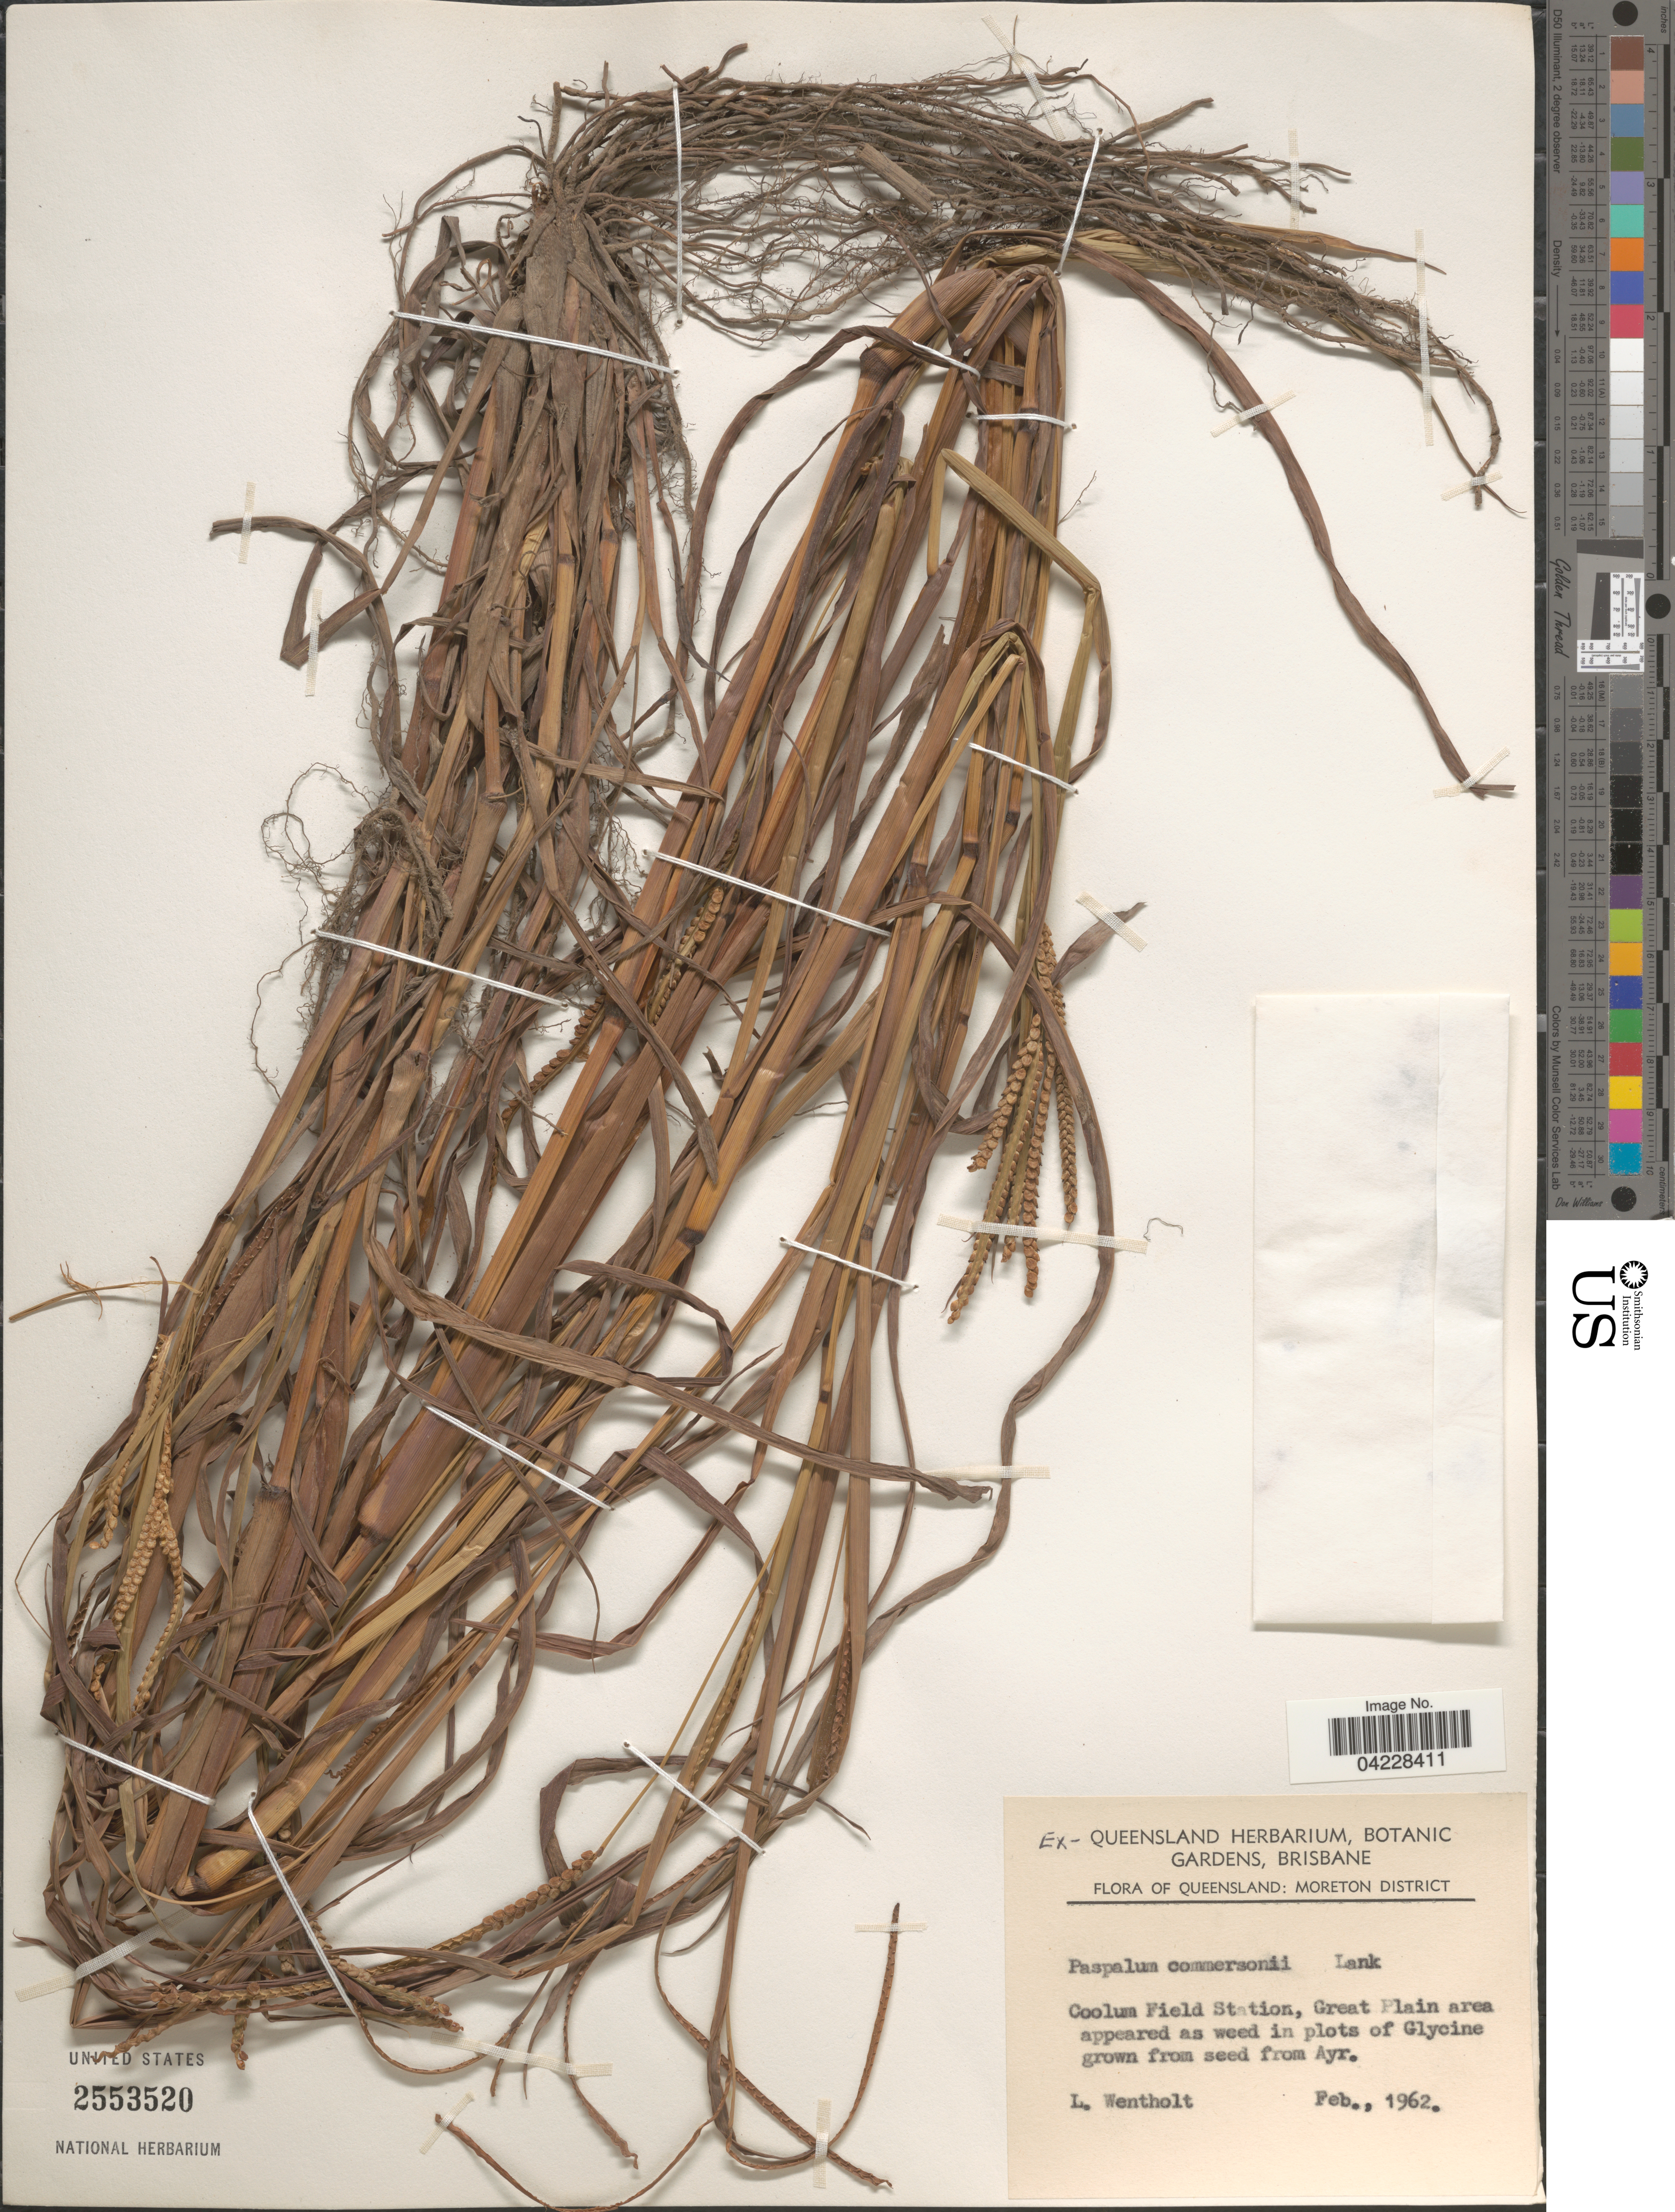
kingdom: Plantae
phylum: Tracheophyta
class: Liliopsida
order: Poales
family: Poaceae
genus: Paspalum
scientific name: Paspalum scrobiculatum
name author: L.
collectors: L. Wentholt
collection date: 1962-02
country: Australia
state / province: Queensland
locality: Moreton District. Coolum Field Station, Great Plain area.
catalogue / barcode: US 2553520